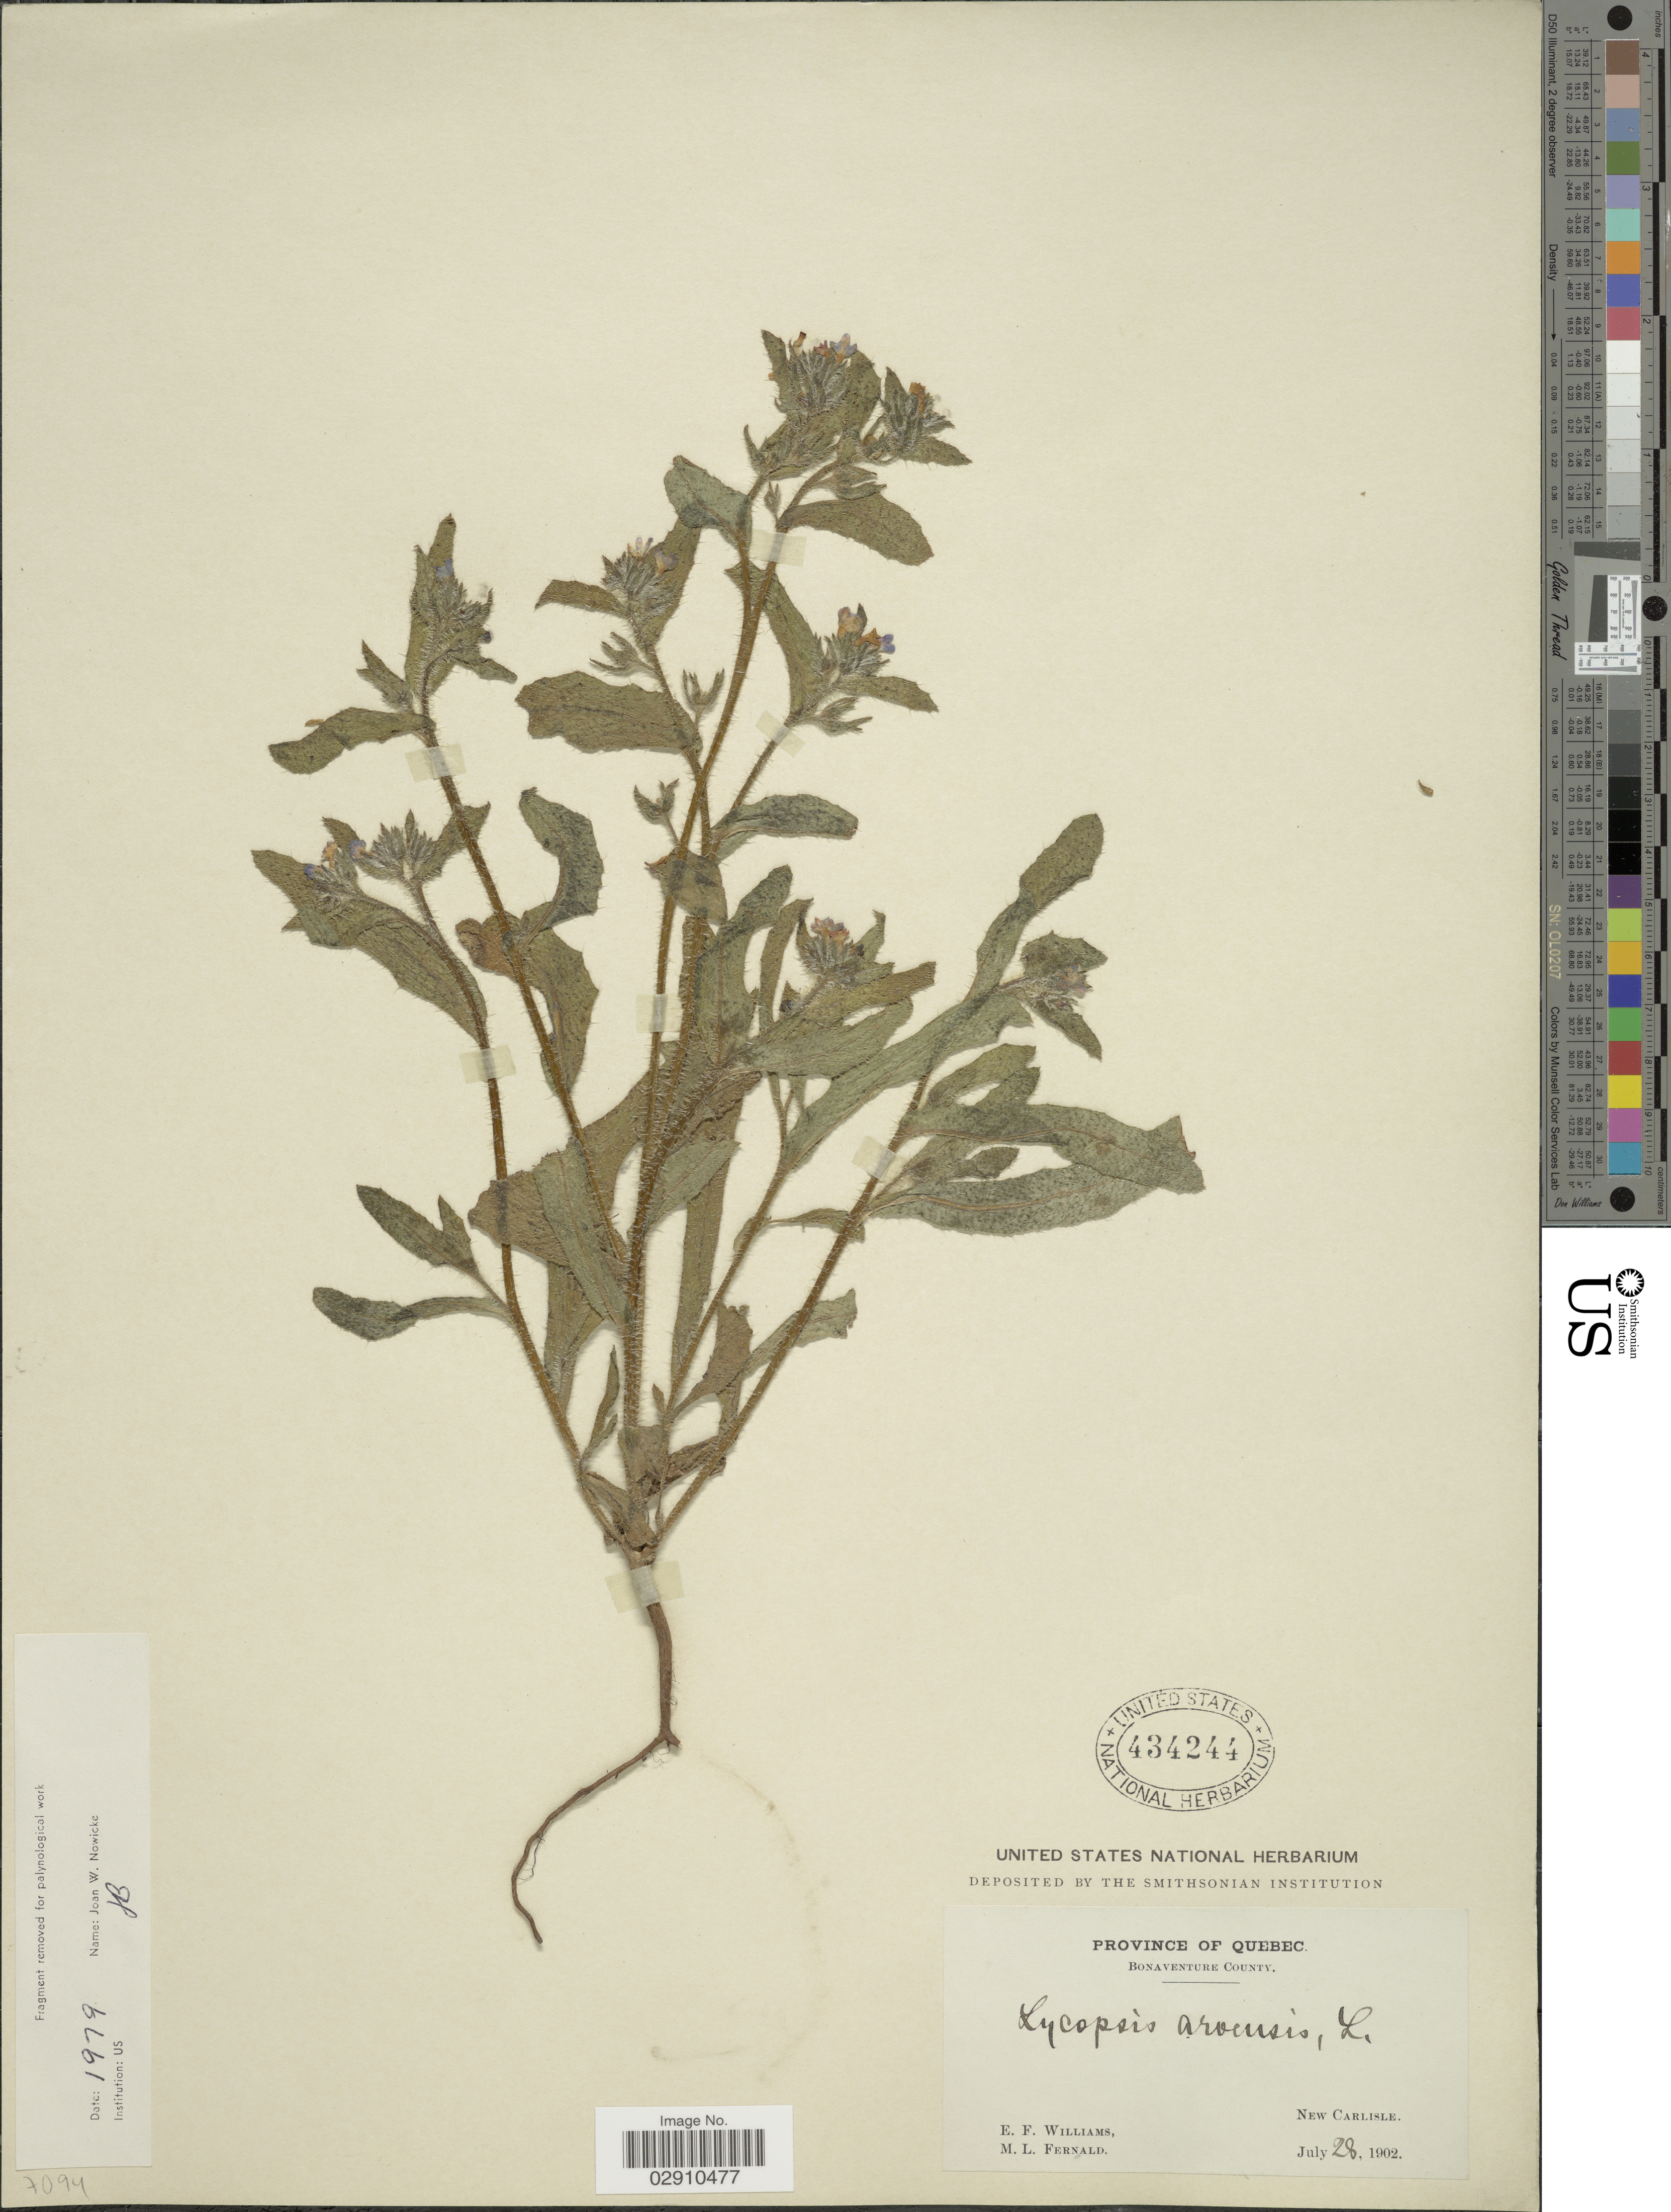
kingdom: Plantae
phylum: Tracheophyta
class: Magnoliopsida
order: Boraginales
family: Boraginaceae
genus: Lycopsis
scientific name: Lycopsis arvensis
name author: L.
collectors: E. Williams & M. L. Fernald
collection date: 1902-07-28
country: Canada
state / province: Quebec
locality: Province of Quebec. Bonaventure County. New Carlisle.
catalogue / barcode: US 434244